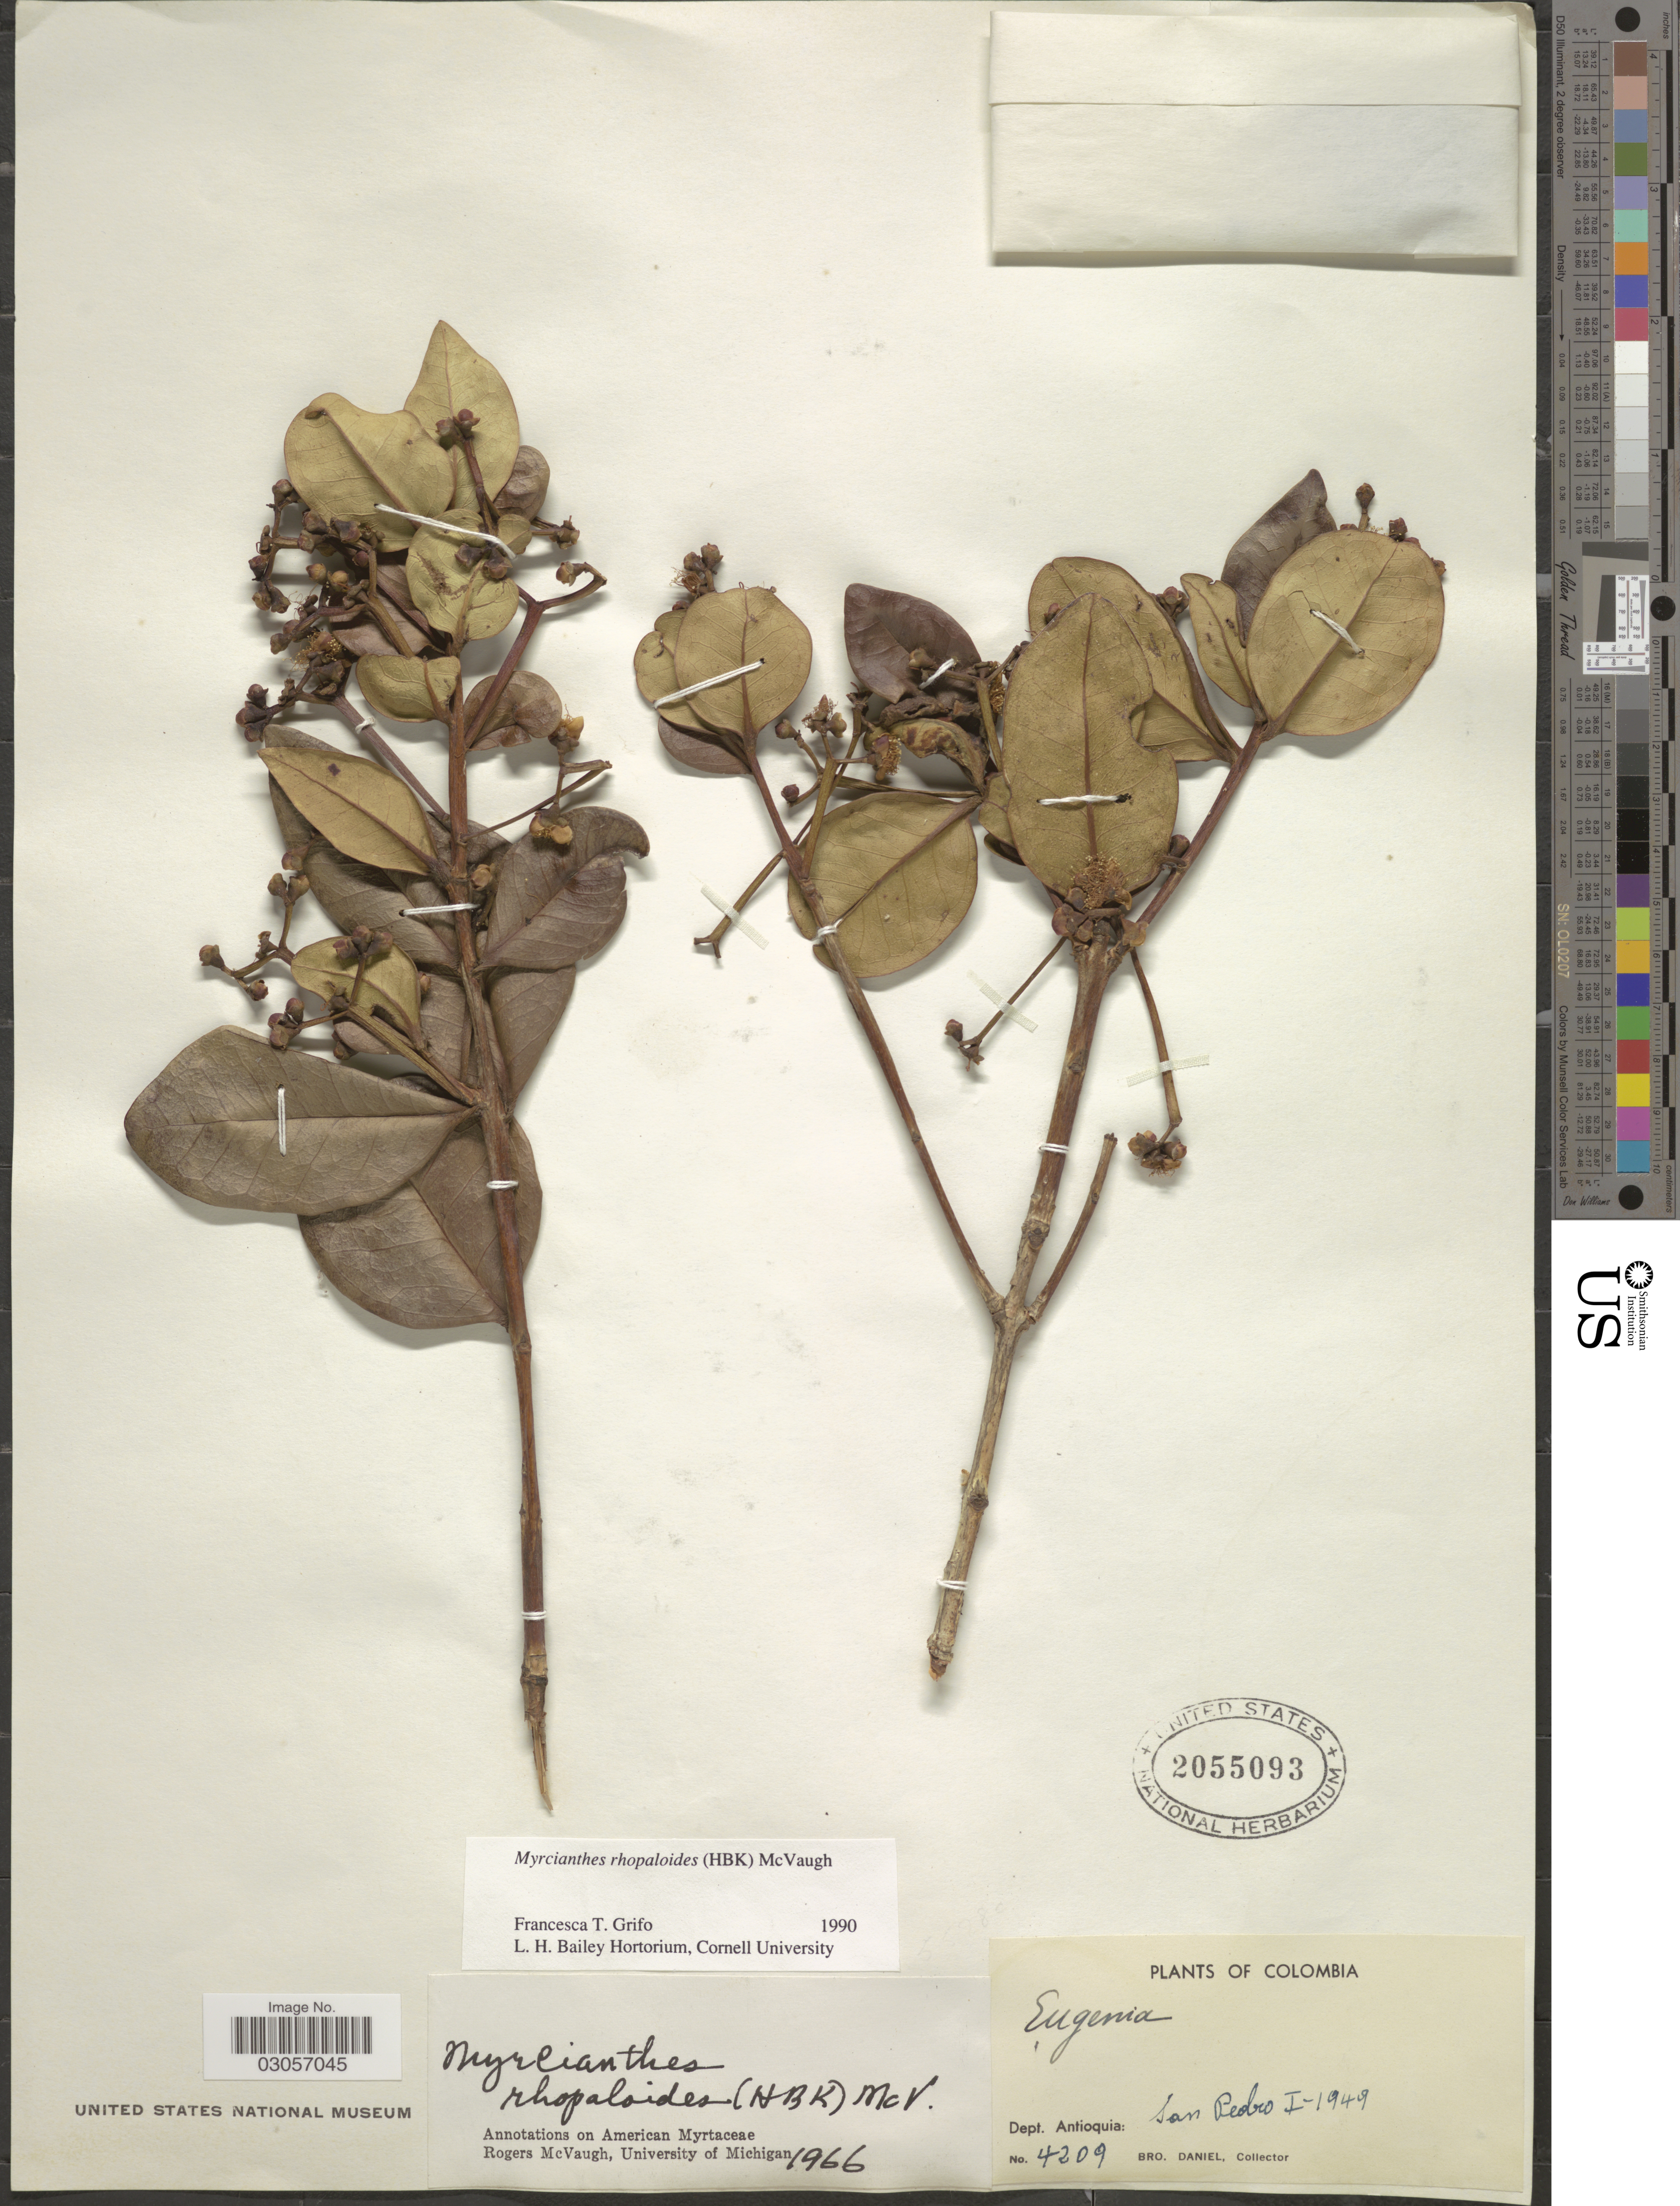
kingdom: Plantae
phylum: Tracheophyta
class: Magnoliopsida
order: Myrtales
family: Myrtaceae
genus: Myrcianthes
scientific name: Myrcianthes rhopaloides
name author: (Kunth) McVaugh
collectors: Bro. Daniel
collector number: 4209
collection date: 1949-01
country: Colombia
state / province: Antioquia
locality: Dept. Antioquia: San Pedro.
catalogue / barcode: US 2055093